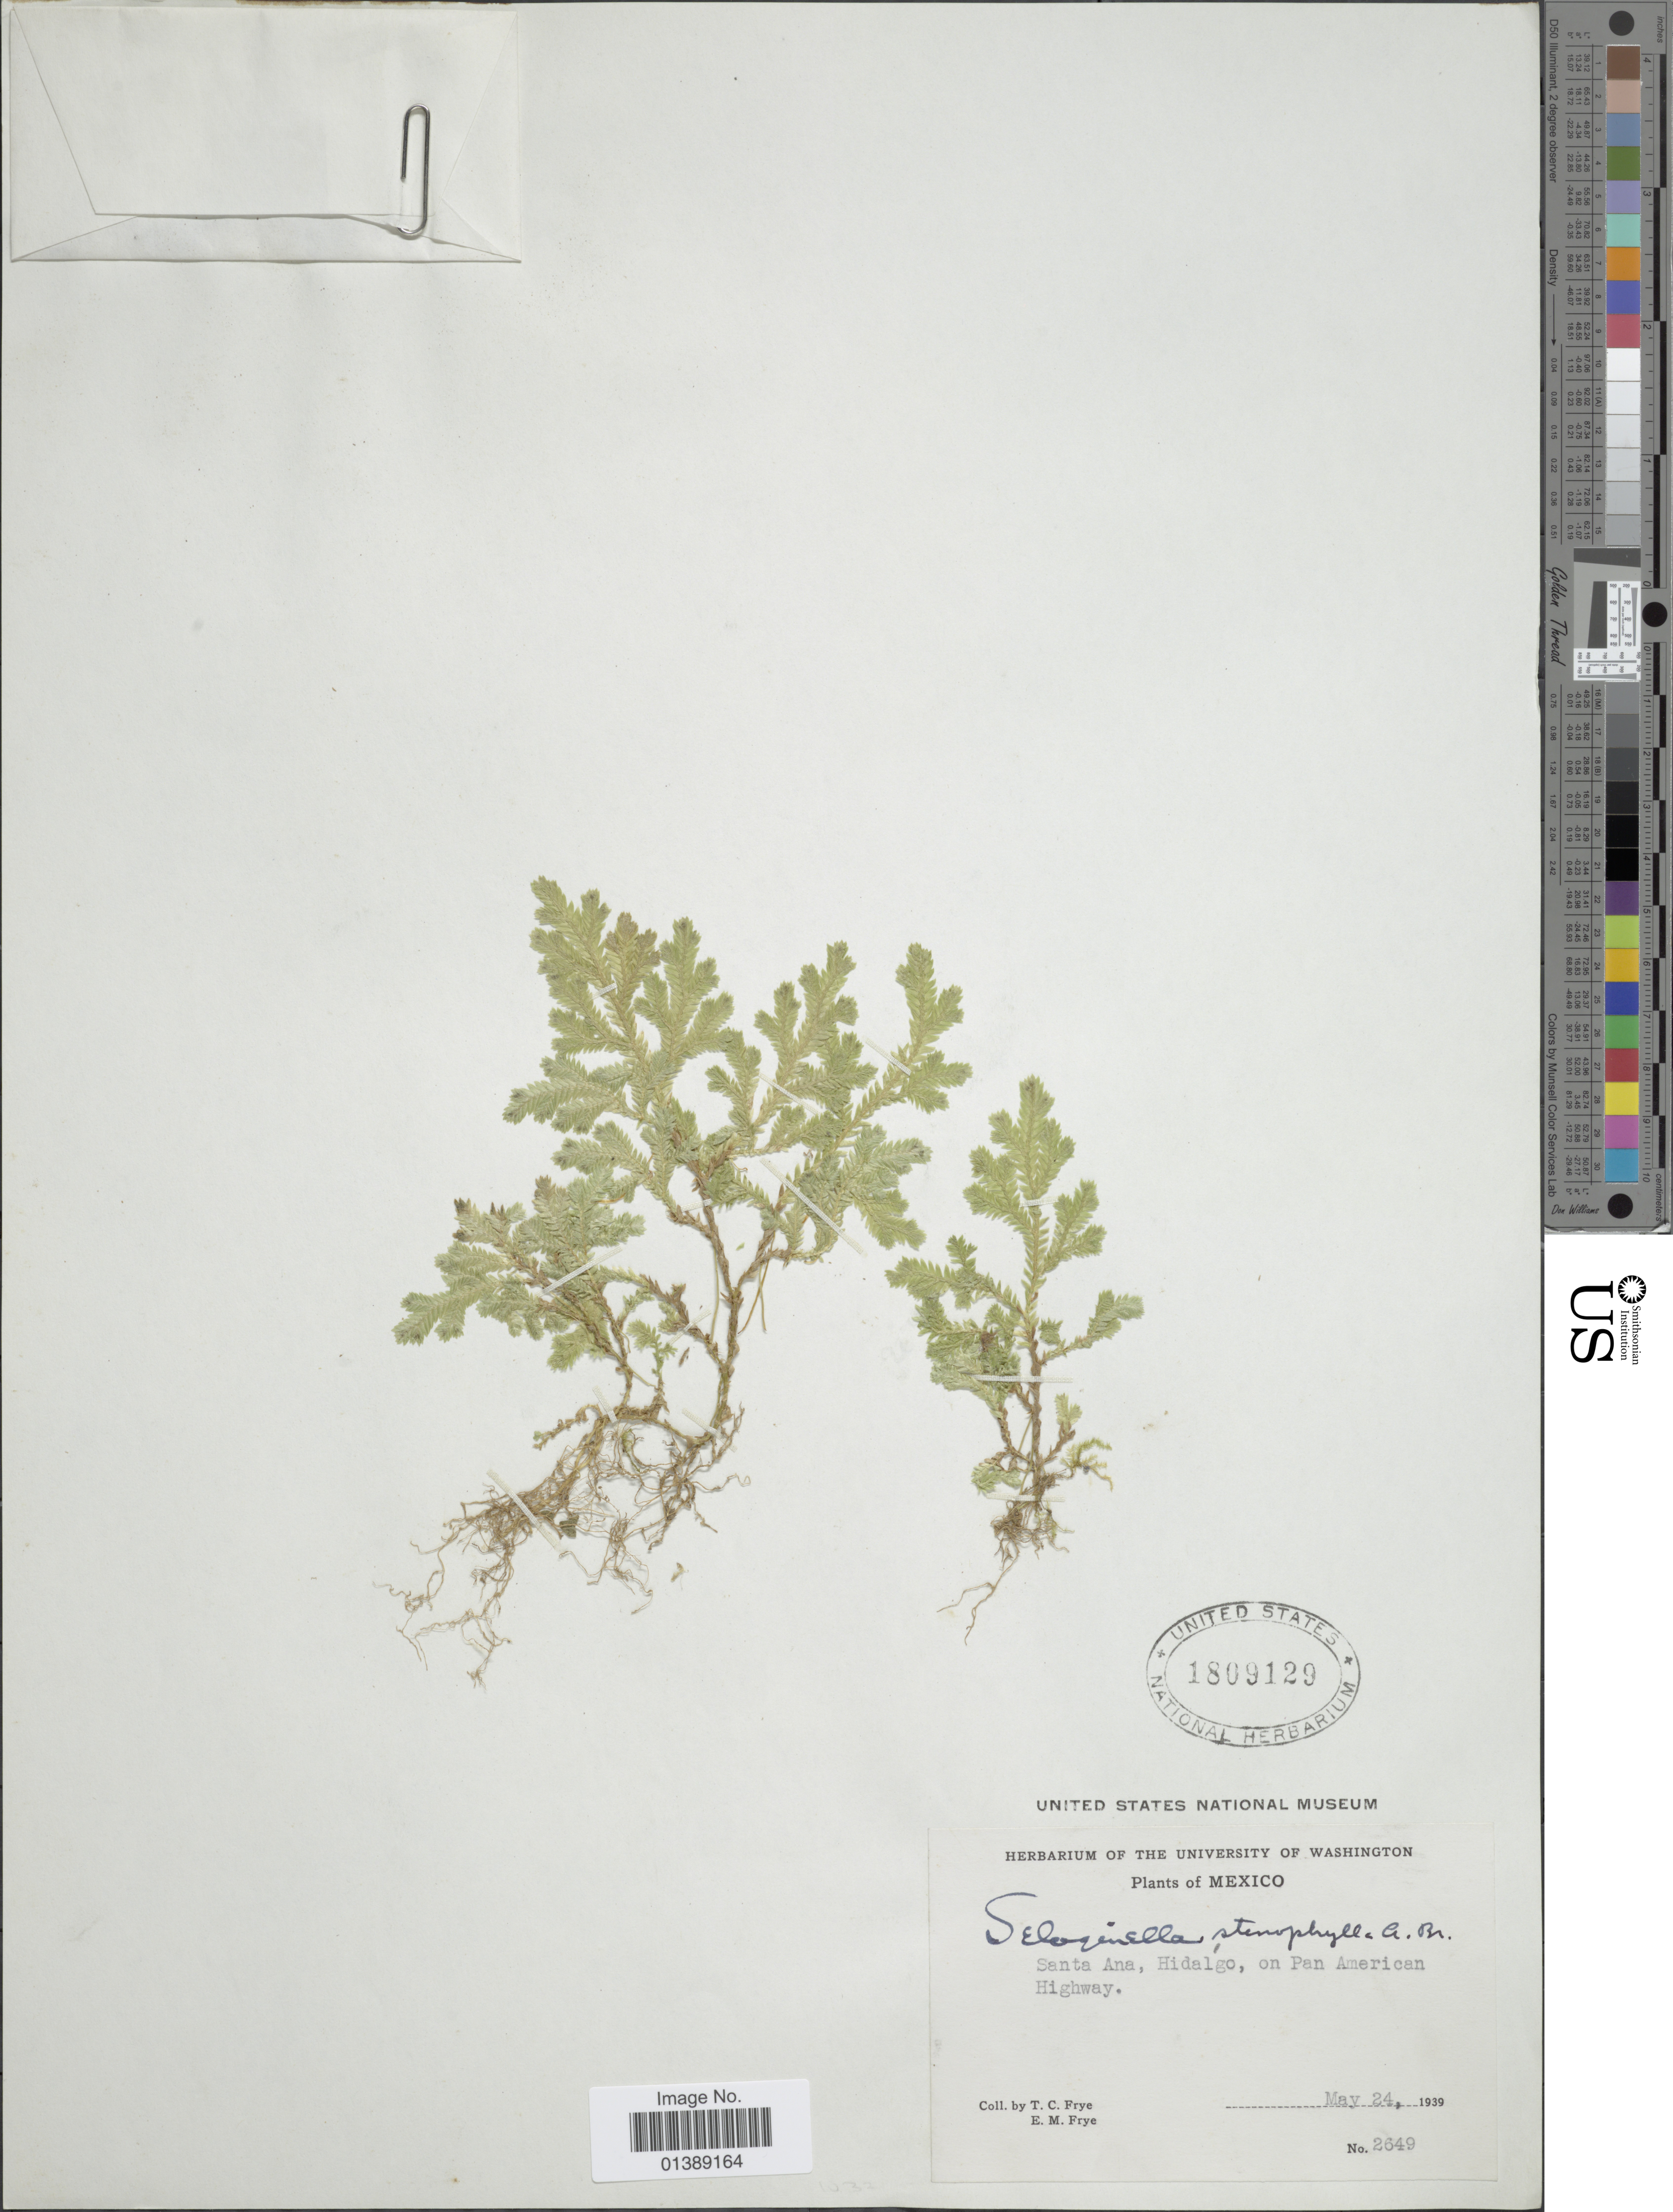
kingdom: Plantae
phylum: Tracheophyta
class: Lycopodiopsida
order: Selaginellales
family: Selaginellaceae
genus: Selaginella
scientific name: Selaginella stenophylla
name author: A. Braun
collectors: T. C. Frye & E. Frye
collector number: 2649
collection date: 1939-05-24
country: Mexico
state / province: Hidalgo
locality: Santa Ana, on Pan American Highway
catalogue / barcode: US 1809129